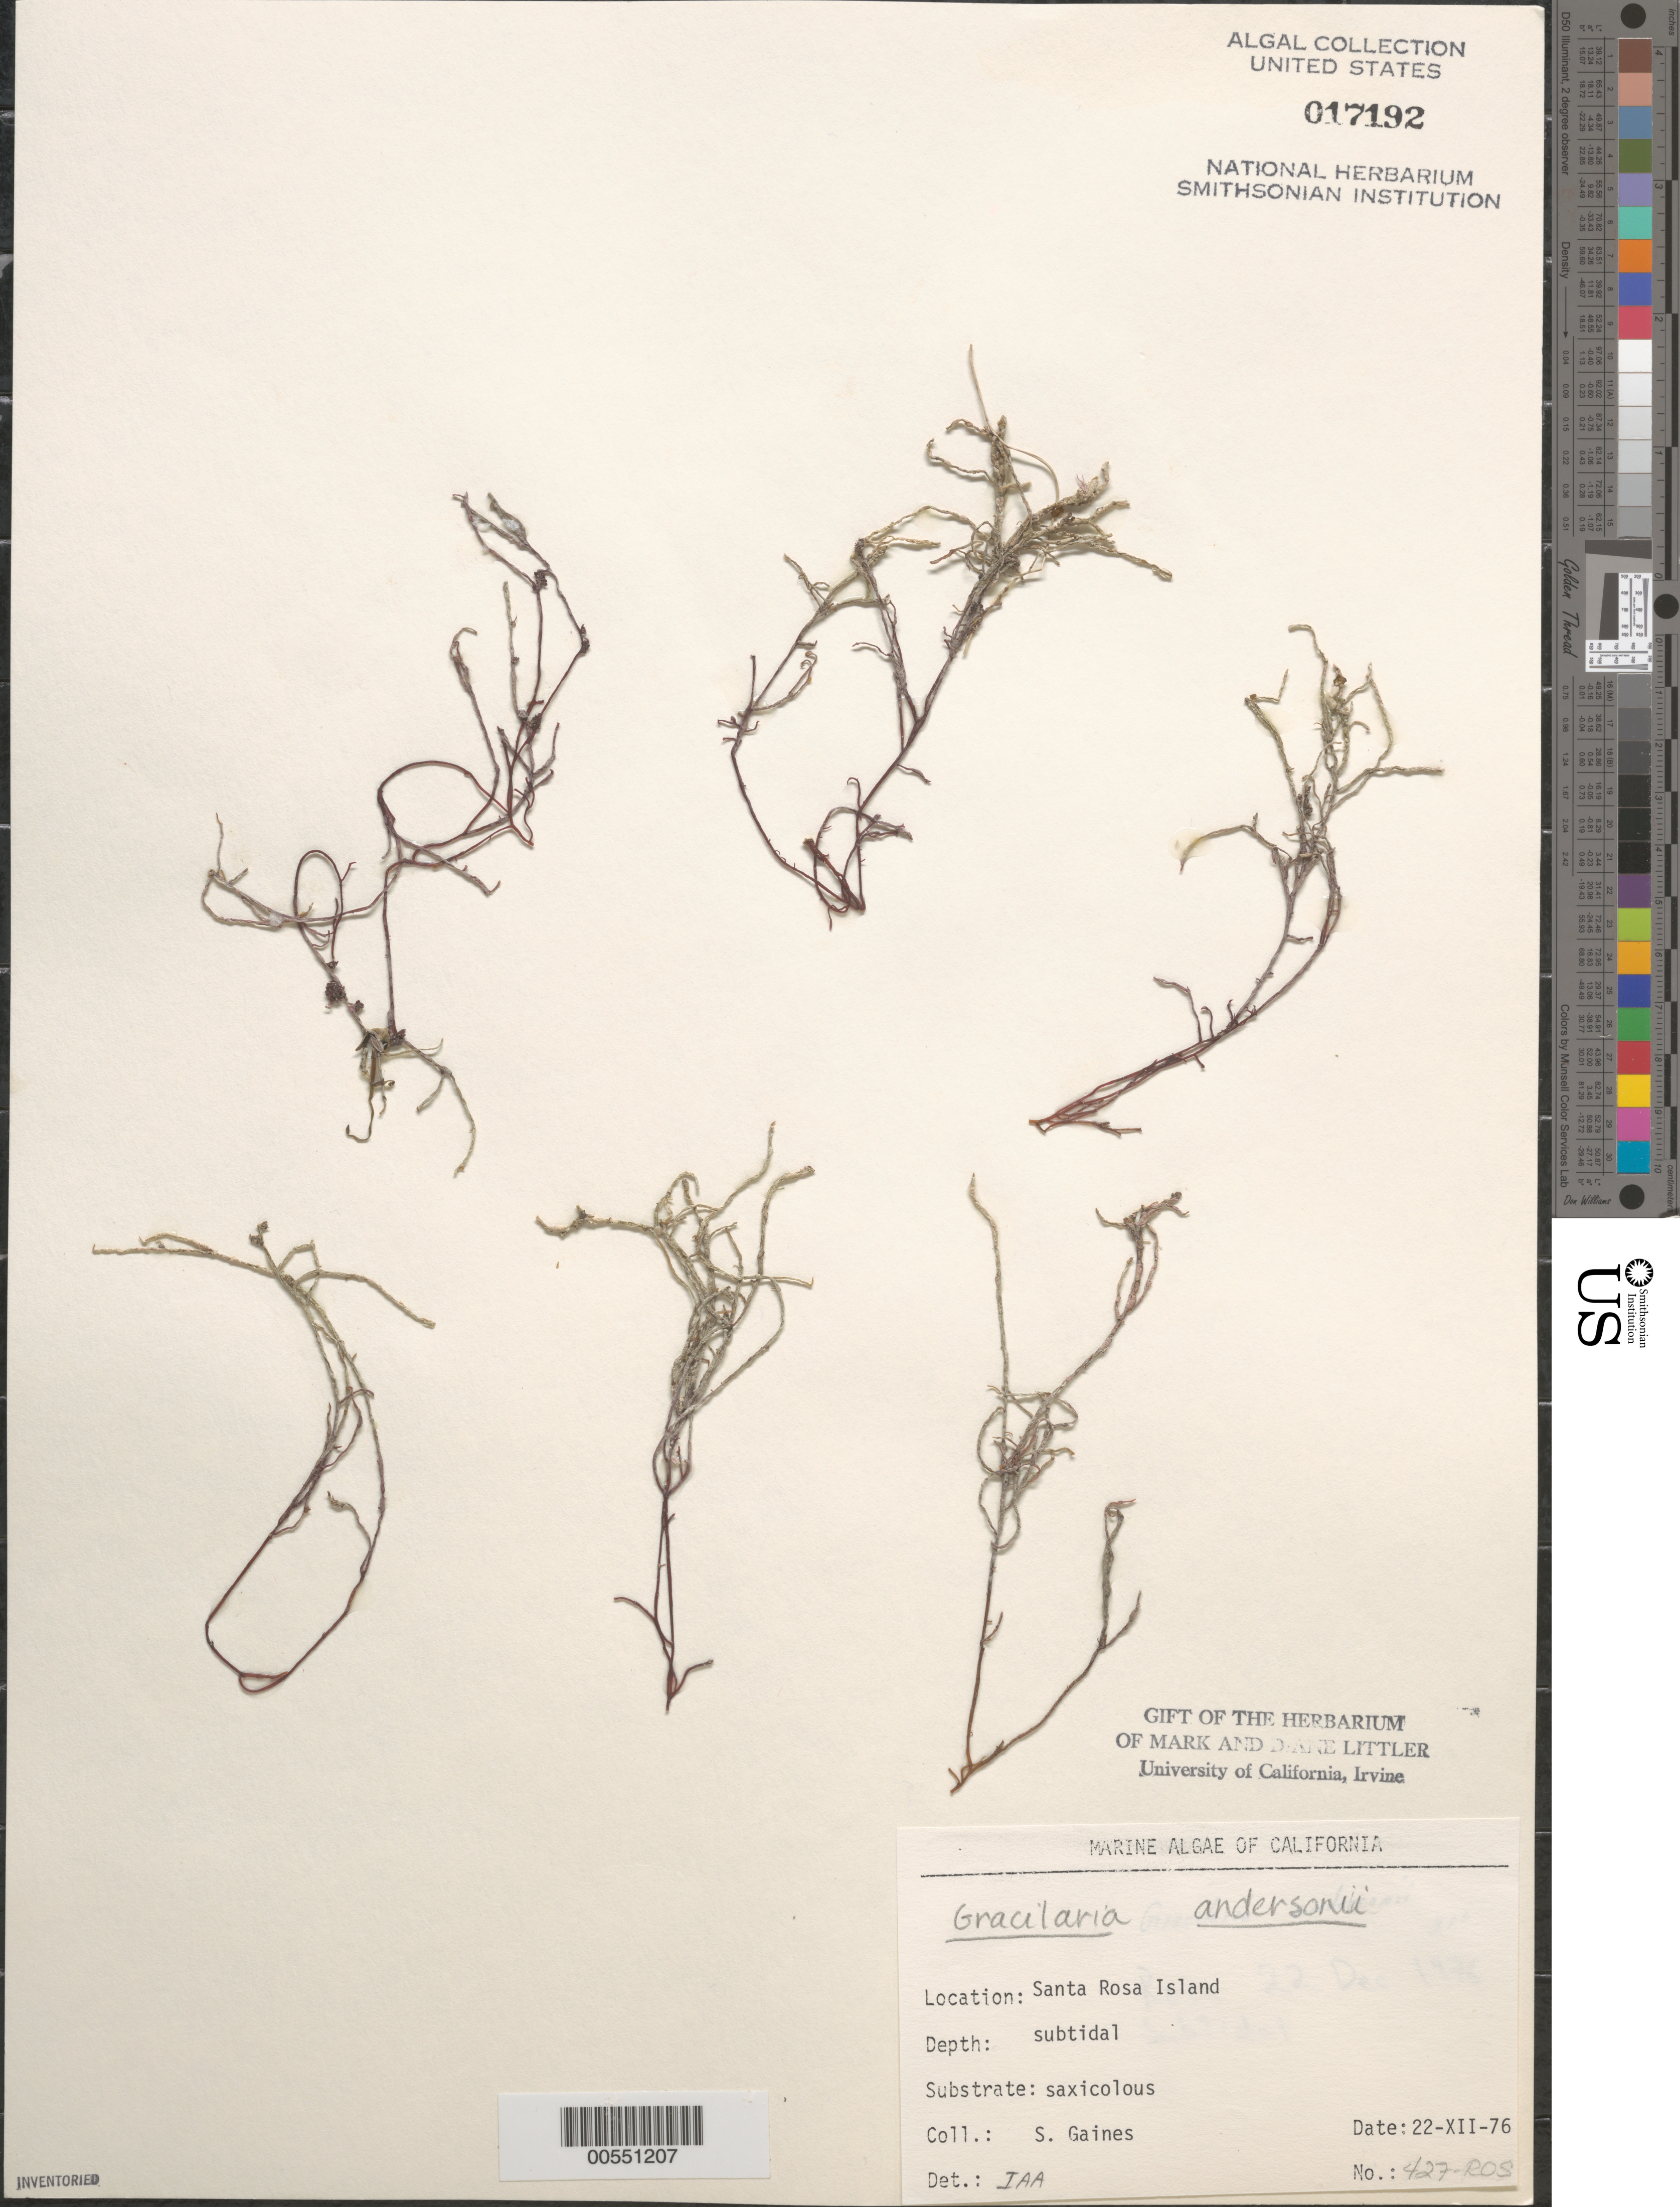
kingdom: Plantae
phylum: Rhodophyta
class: Florideophyceae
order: Gracilariales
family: Gracilariaceae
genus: Gracilariopsis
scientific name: Gracilariopsis andersonii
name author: (Grunow) E.Y. Dawson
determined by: Algae name updating Project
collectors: S. Gaines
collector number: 427-ros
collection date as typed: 22 Dec 1976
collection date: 1976-12-22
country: United States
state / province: California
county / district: Santa Barbara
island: Santa Rosa Island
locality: Johnson's Lee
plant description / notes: BLM-SOCALBIGHT Rocky Intertidal Survey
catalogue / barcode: US 17192